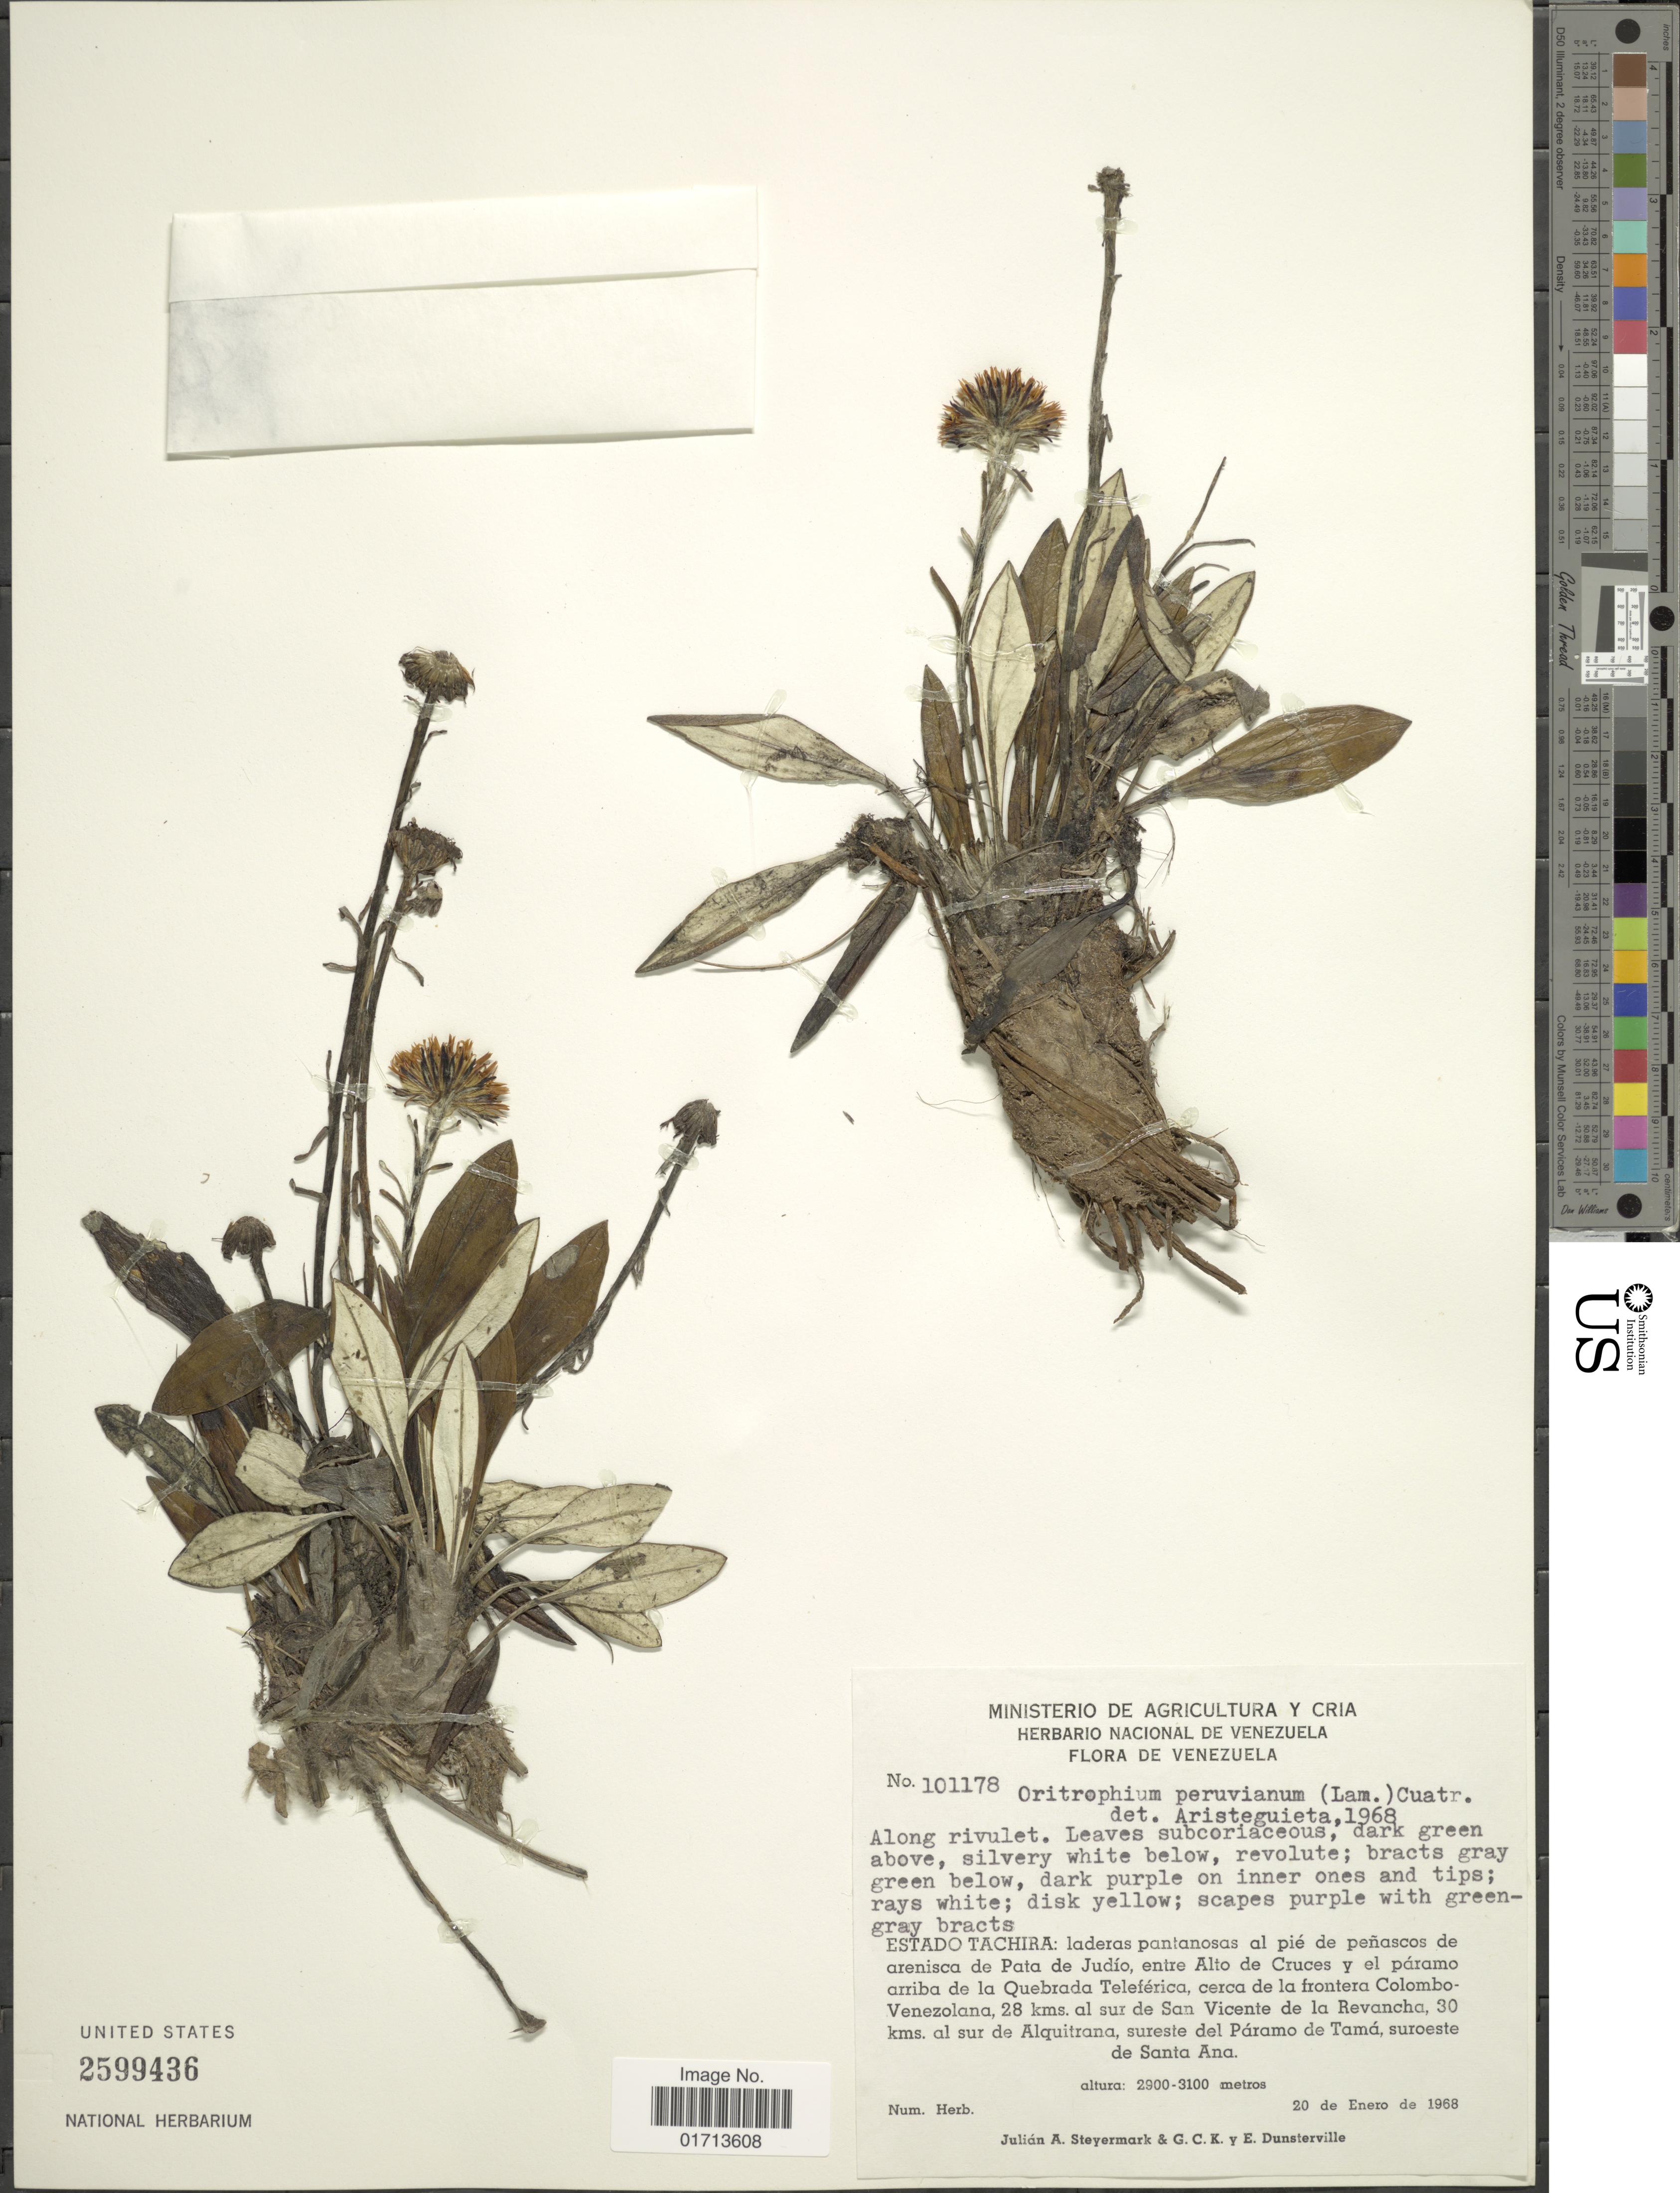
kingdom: Plantae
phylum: Tracheophyta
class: Magnoliopsida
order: Asterales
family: Asteraceae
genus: Oritrophium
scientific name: Oritrophium peruvianum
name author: (Lam.) Cuatrec.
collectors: J. Steyermark, G. C. K. Dunsterville & E. Dunsterville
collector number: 101178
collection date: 1968-01-20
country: Venezuela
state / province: Tachira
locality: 28 kms. al sur de San Vicente de la Revancha, 30 kms. al sur de Alquitrana, sureste del paramo de Tama, suroeste de Santa Ana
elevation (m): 2900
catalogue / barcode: US 2599436